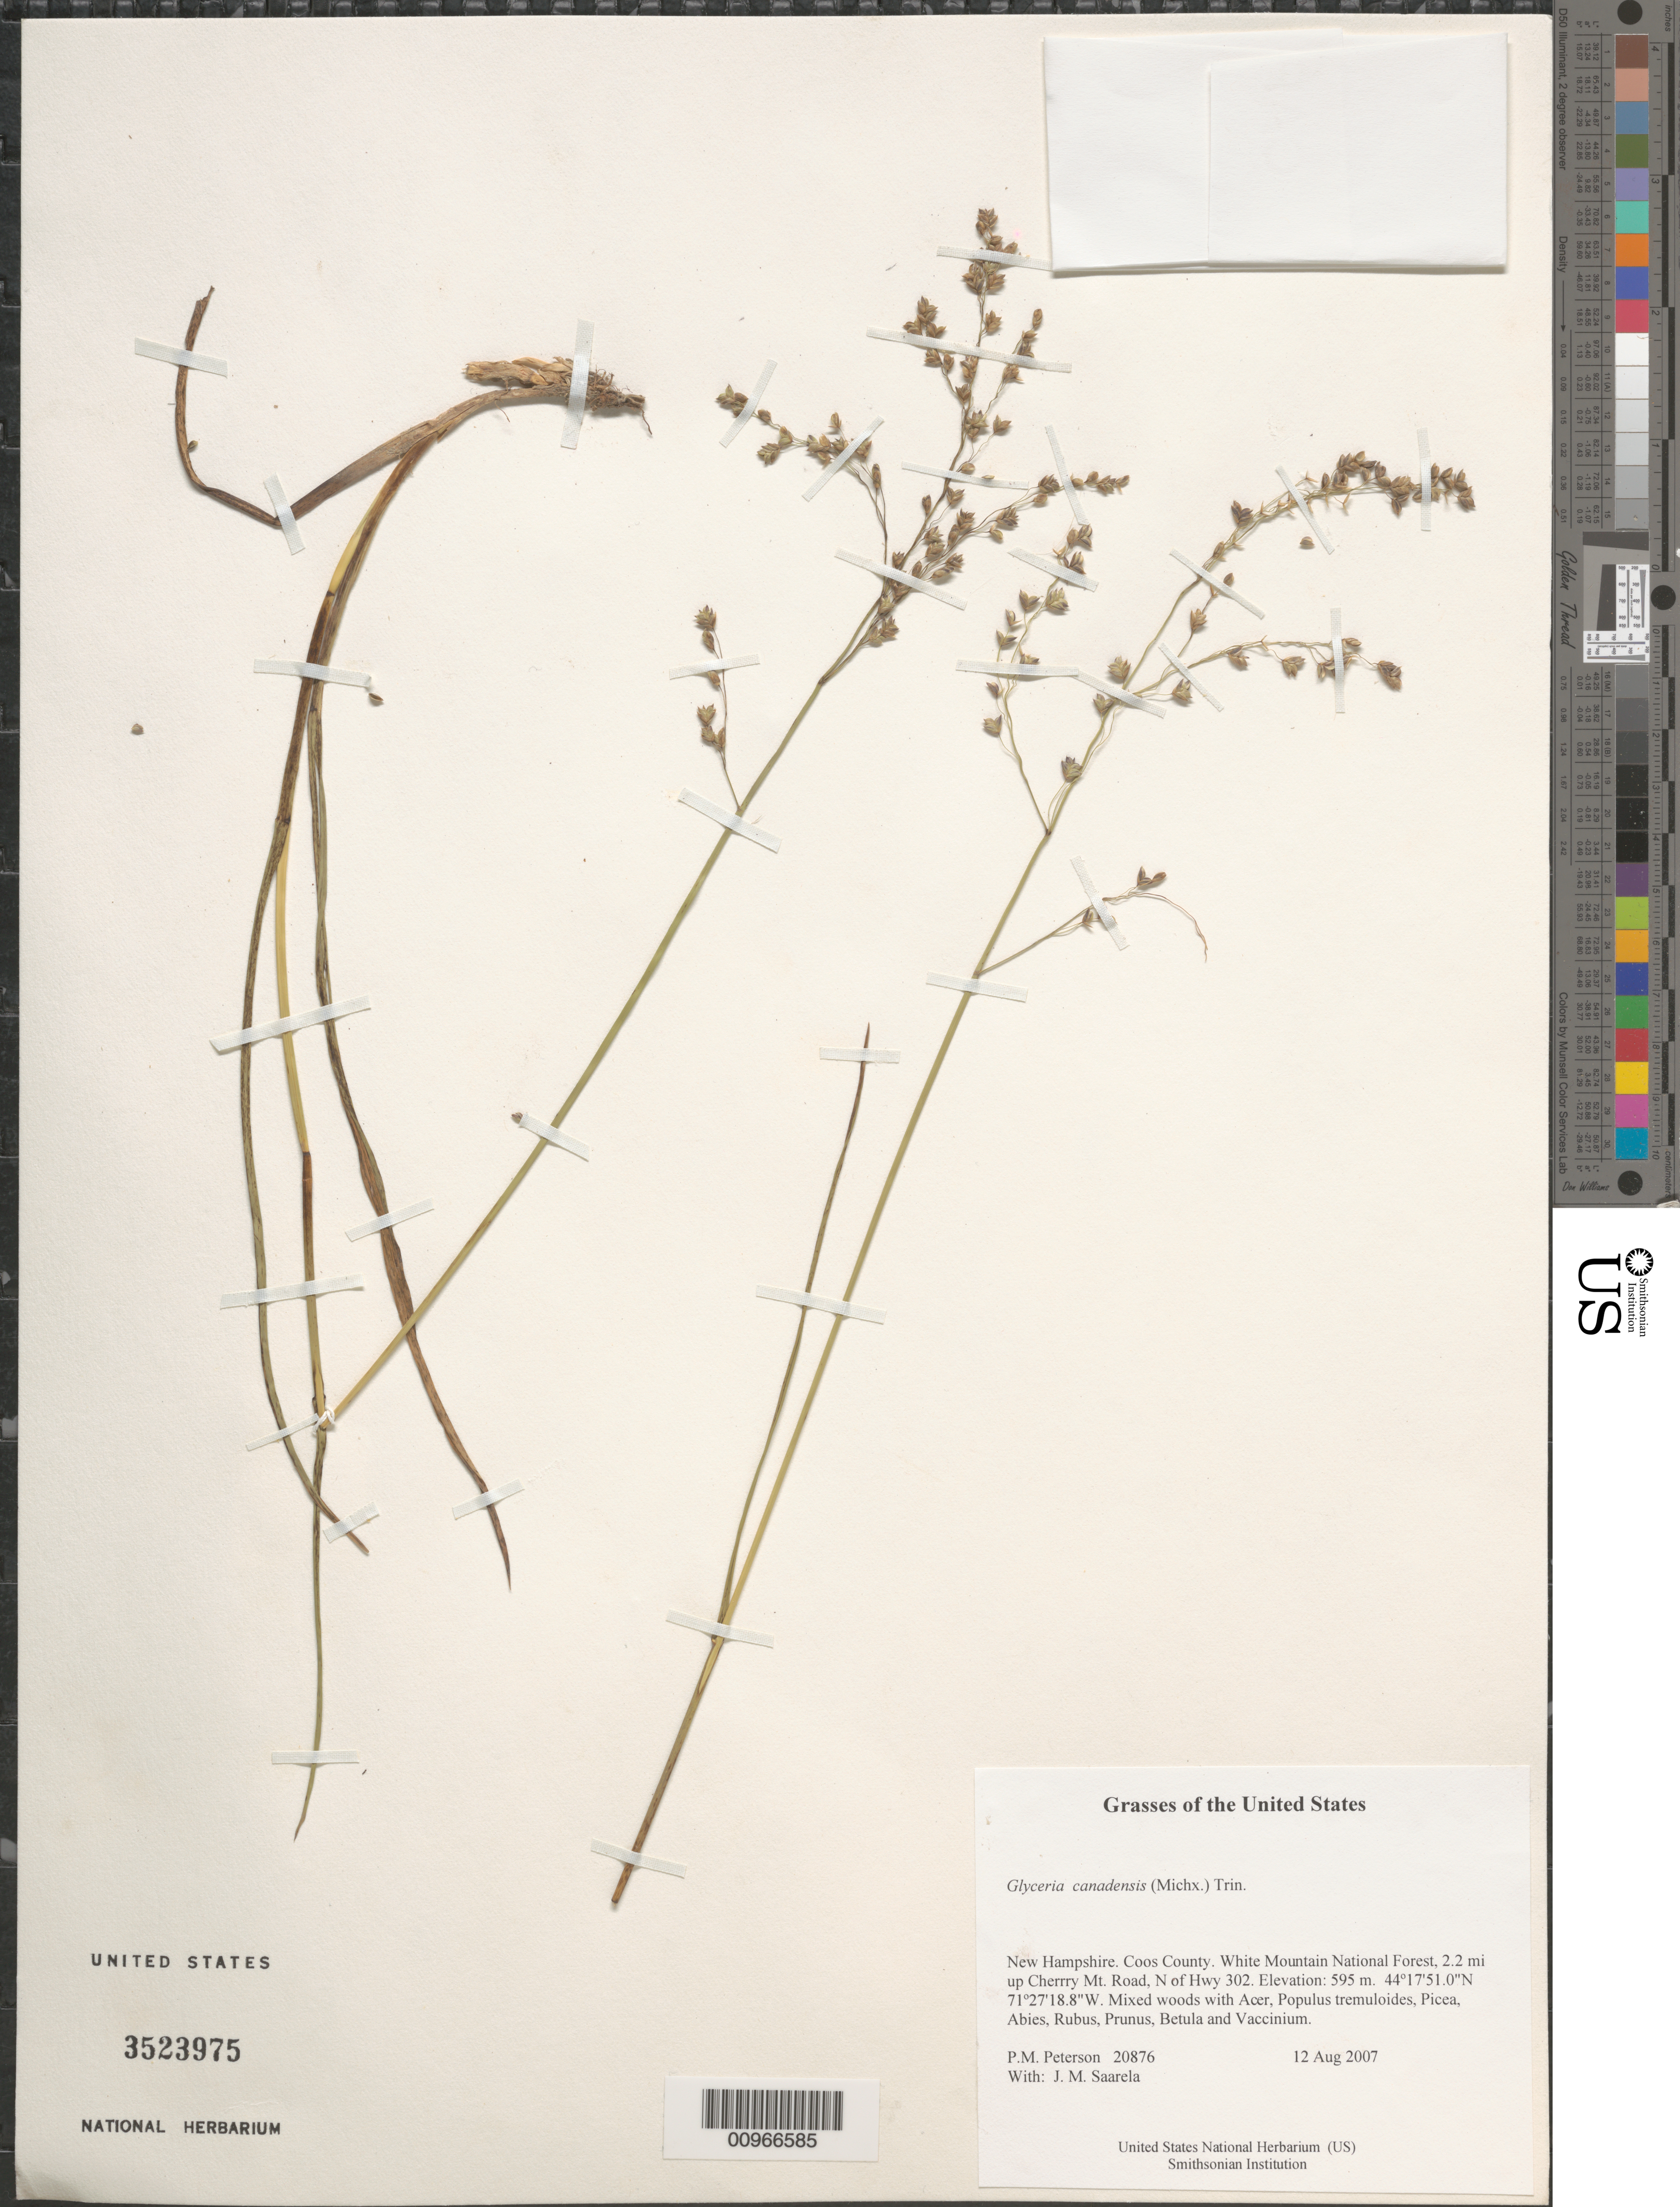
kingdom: Plantae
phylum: Tracheophyta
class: Liliopsida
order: Poales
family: Poaceae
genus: Glyceria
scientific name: Glyceria canadensis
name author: (Michx.) Trin.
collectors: P. M. Peterson & J. Saarela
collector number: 20876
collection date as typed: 12 Aug 2007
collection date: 2007-08-12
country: United States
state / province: New Hampshire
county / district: Coos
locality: White Mountain National Forest, 2.2 mi up Cherrry Mt. Road, N of Hwy 302.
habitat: Mixed woods with Acer, Populus tremuloides, Picea, Abies, Rubus, Prunus, Betula and Vaccinium.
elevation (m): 595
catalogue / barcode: US 3523975